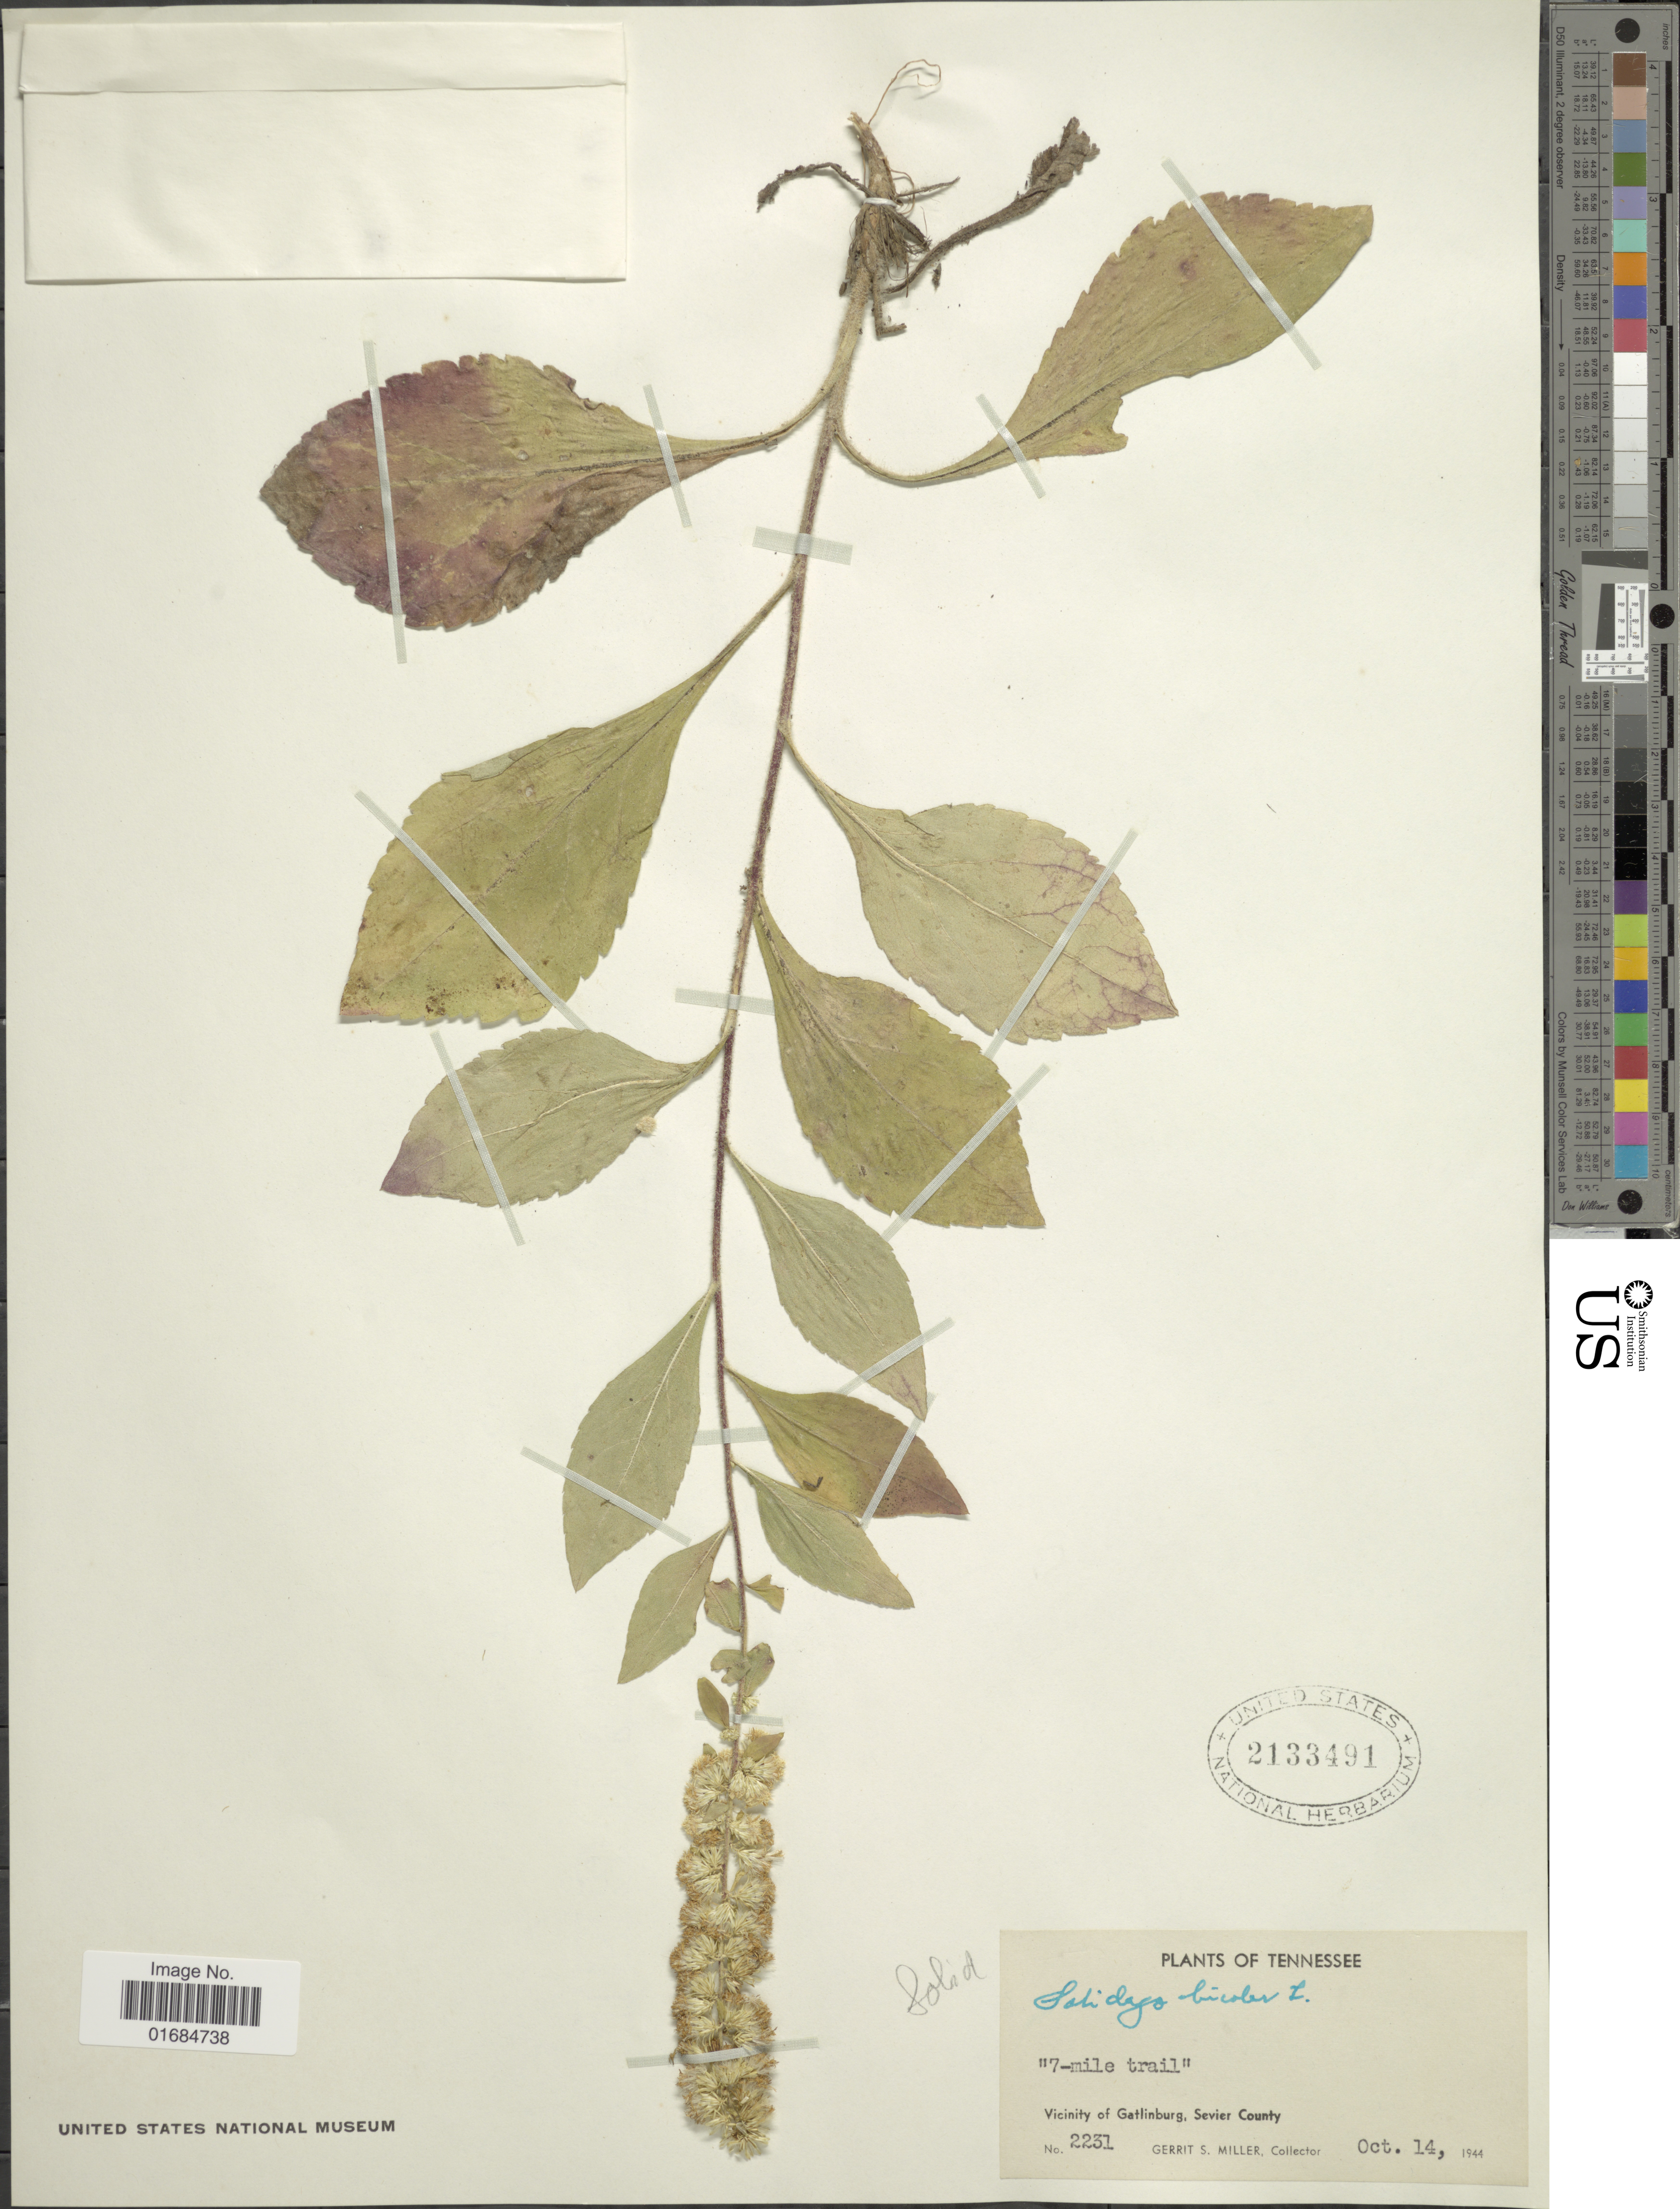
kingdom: Plantae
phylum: Tracheophyta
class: Magnoliopsida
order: Asterales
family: Asteraceae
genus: Solidago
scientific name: Solidago bicolor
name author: L.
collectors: G. S. Miller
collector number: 2231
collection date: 1944-10-14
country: United States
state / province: Tennessee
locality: Vicinity of Gatlinburg, Sevier County.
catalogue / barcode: US 2133491